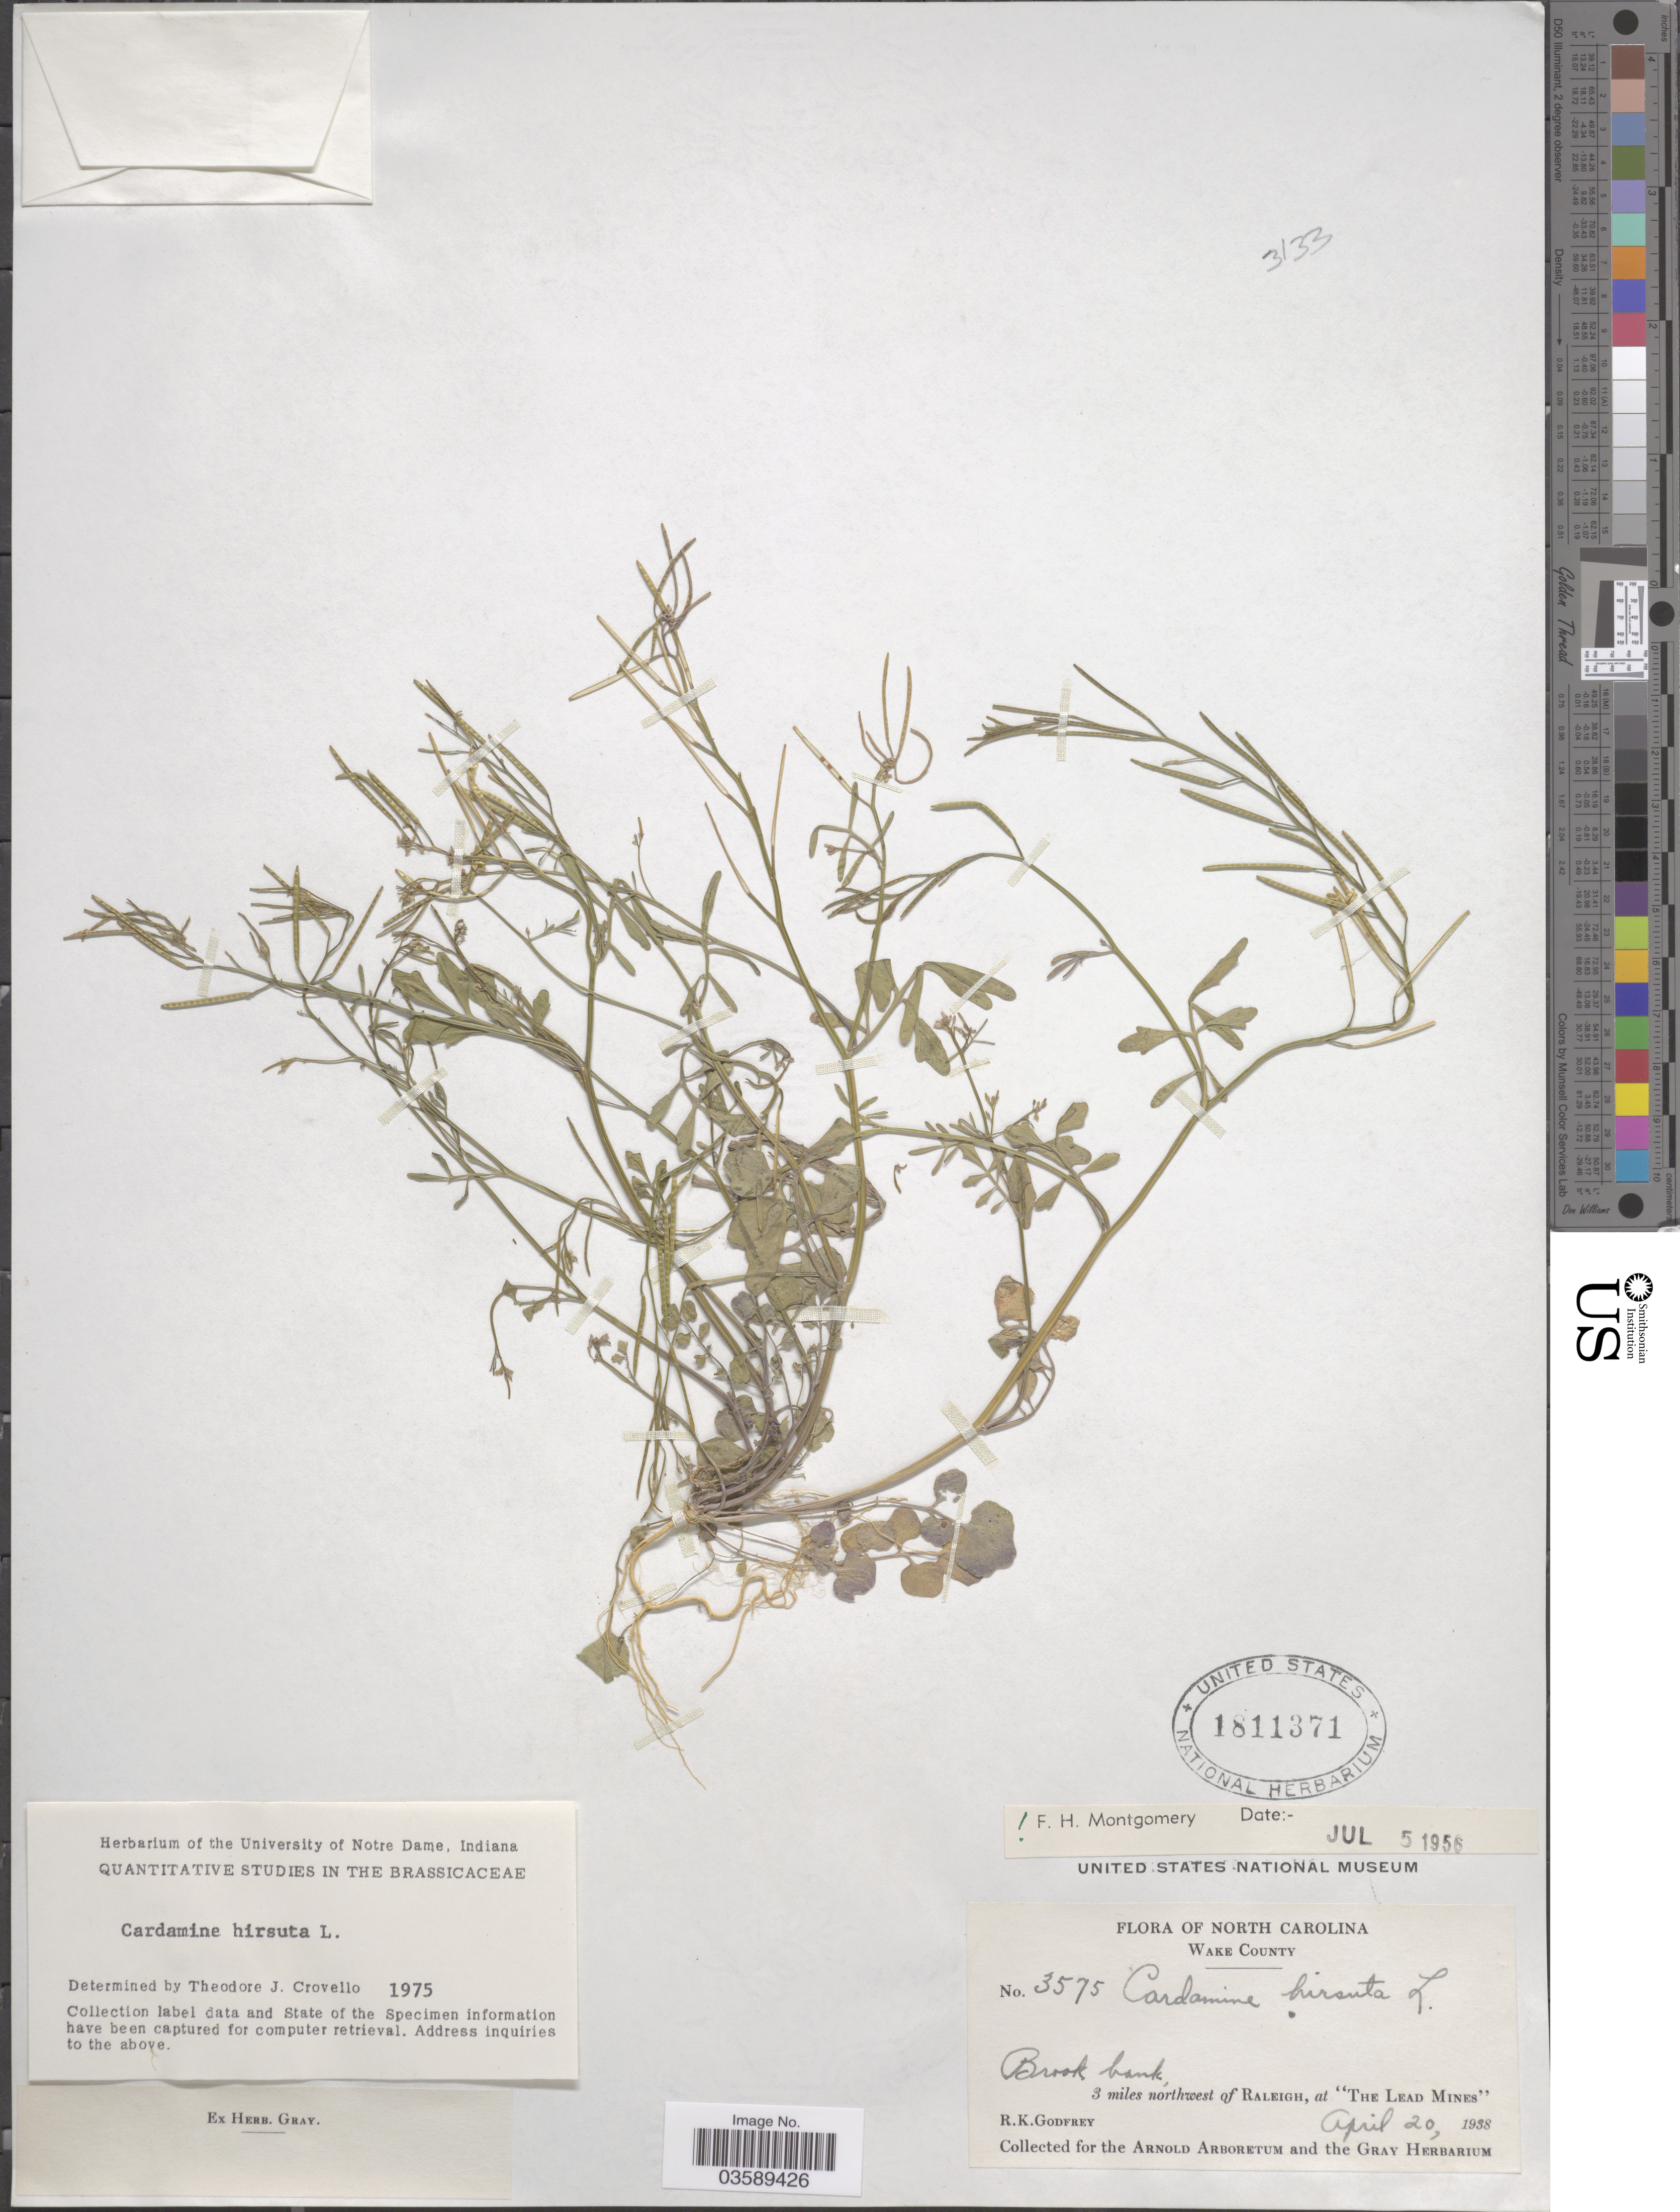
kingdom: Plantae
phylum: Tracheophyta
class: Magnoliopsida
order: Brassicales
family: Brassicaceae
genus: Cardamine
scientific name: Cardamine hirsuta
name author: L.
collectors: R. K. Godfrey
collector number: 3575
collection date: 1938-04-20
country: United States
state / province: North Carolina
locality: Wake County. Brook bank, 3 miles northwest of Raleigh, at "The Lead Mines".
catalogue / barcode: US 1811371